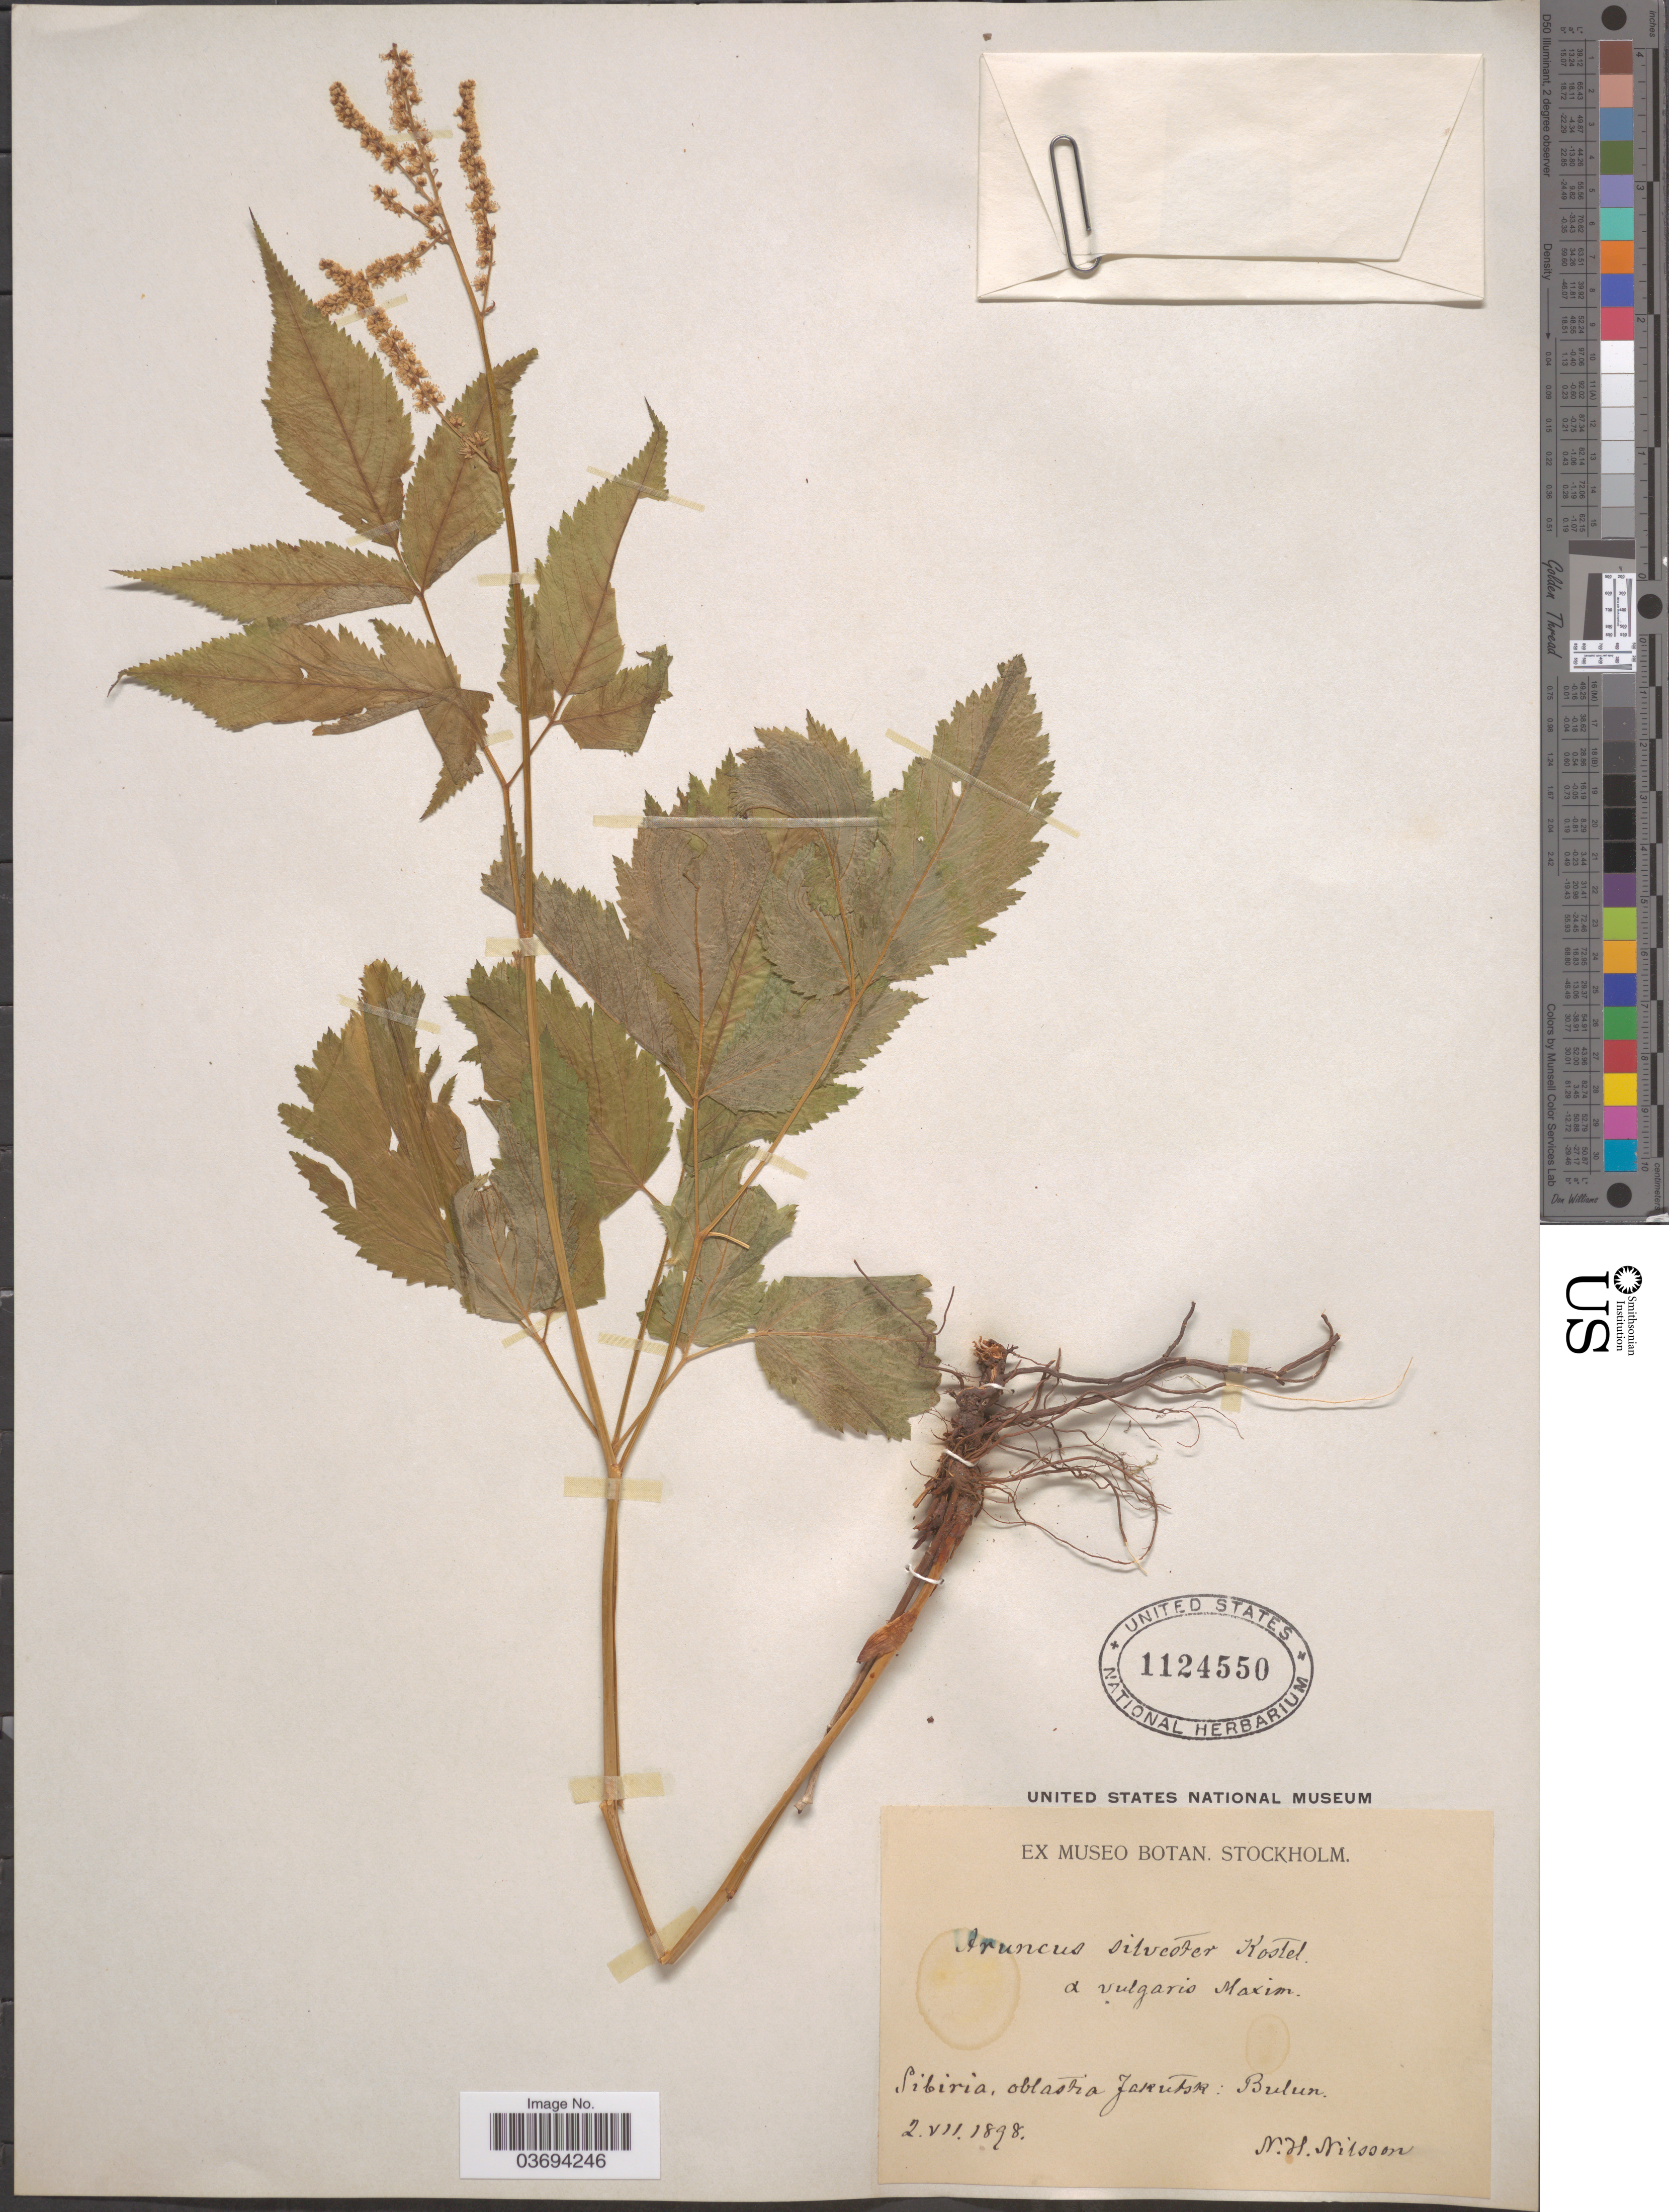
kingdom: Plantae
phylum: Tracheophyta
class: Magnoliopsida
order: Rosales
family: Rosaceae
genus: Aruncus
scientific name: Aruncus sylvester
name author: Kostel. ex Maxim.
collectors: N. H. Nilsson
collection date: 1898-07-02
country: Russian Federation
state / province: Sakha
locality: Sibiria, oblastia Jakutsk: Bulun.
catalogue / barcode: US 1124550